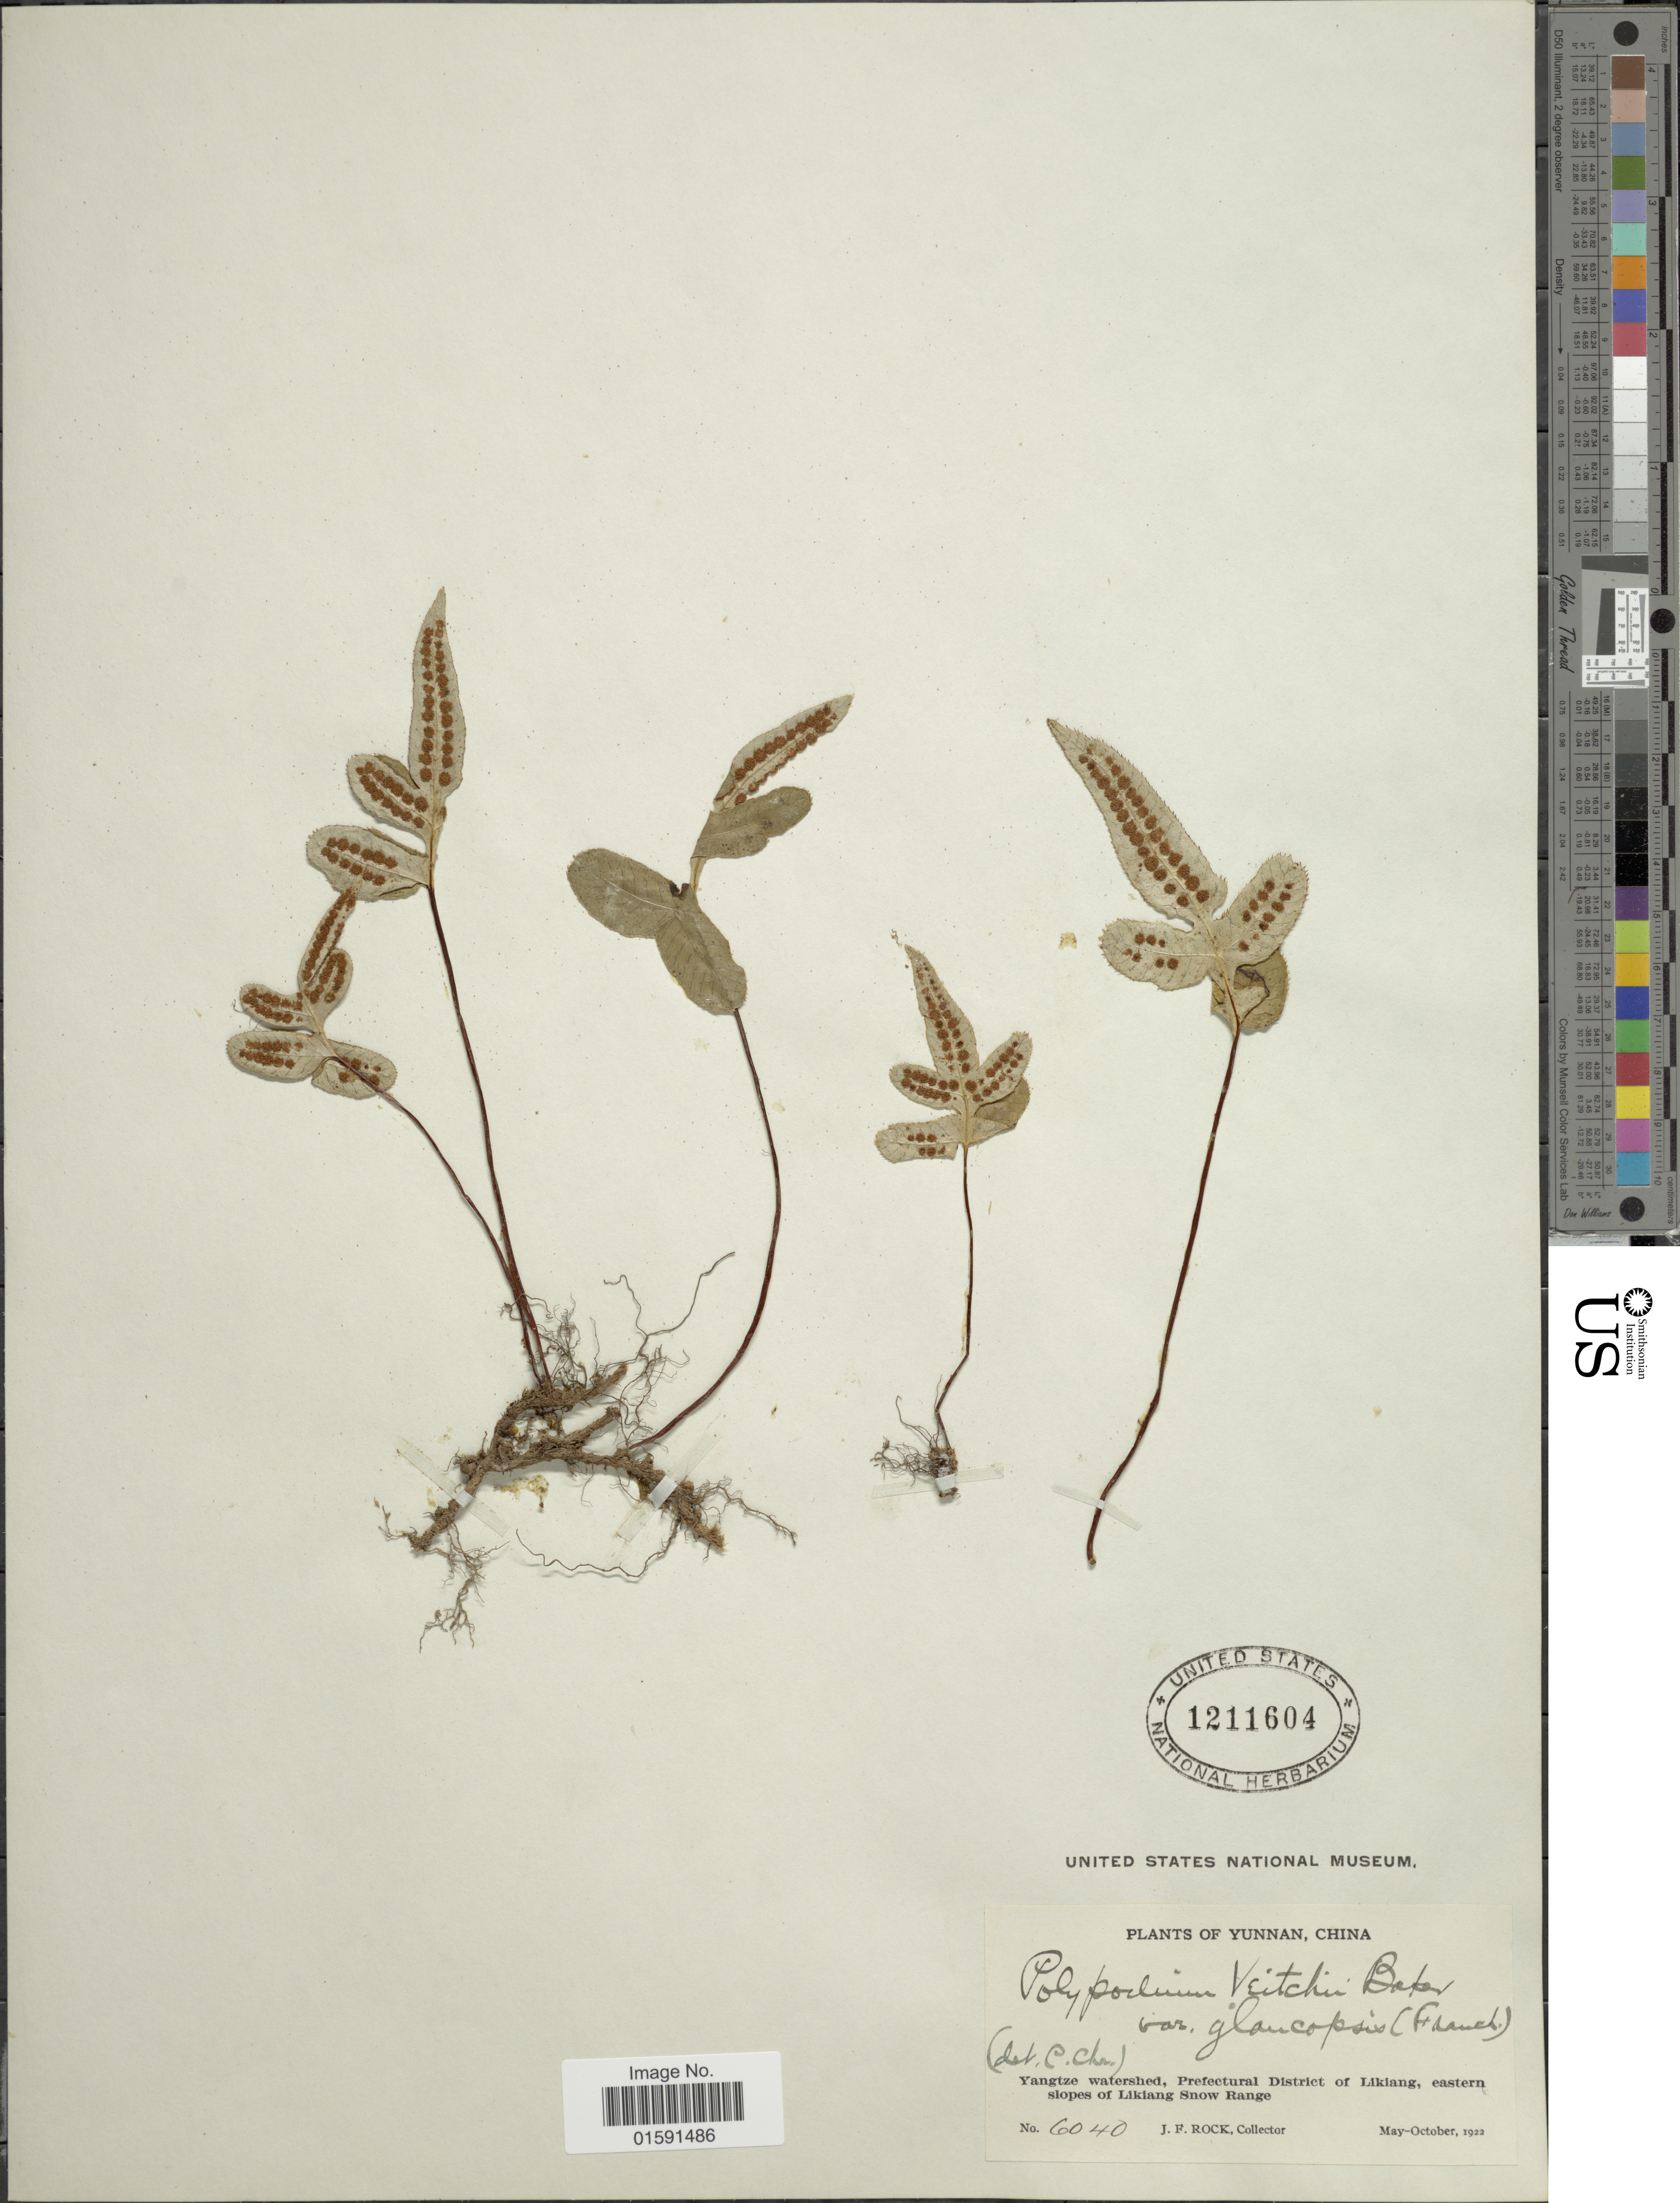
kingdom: Plantae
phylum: Tracheophyta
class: Polypodiopsida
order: Polypodiales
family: Polypodiaceae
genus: Selliguea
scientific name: Selliguea veitchii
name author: (Baker) H. Ohashi & K. Ohashi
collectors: J. Rock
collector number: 6040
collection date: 1922-05/1922-10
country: China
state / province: Yunnan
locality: Yangtze watershed, Prefectural District of Likiang, eastern slopes of Likiang Snow Range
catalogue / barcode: US 1211604